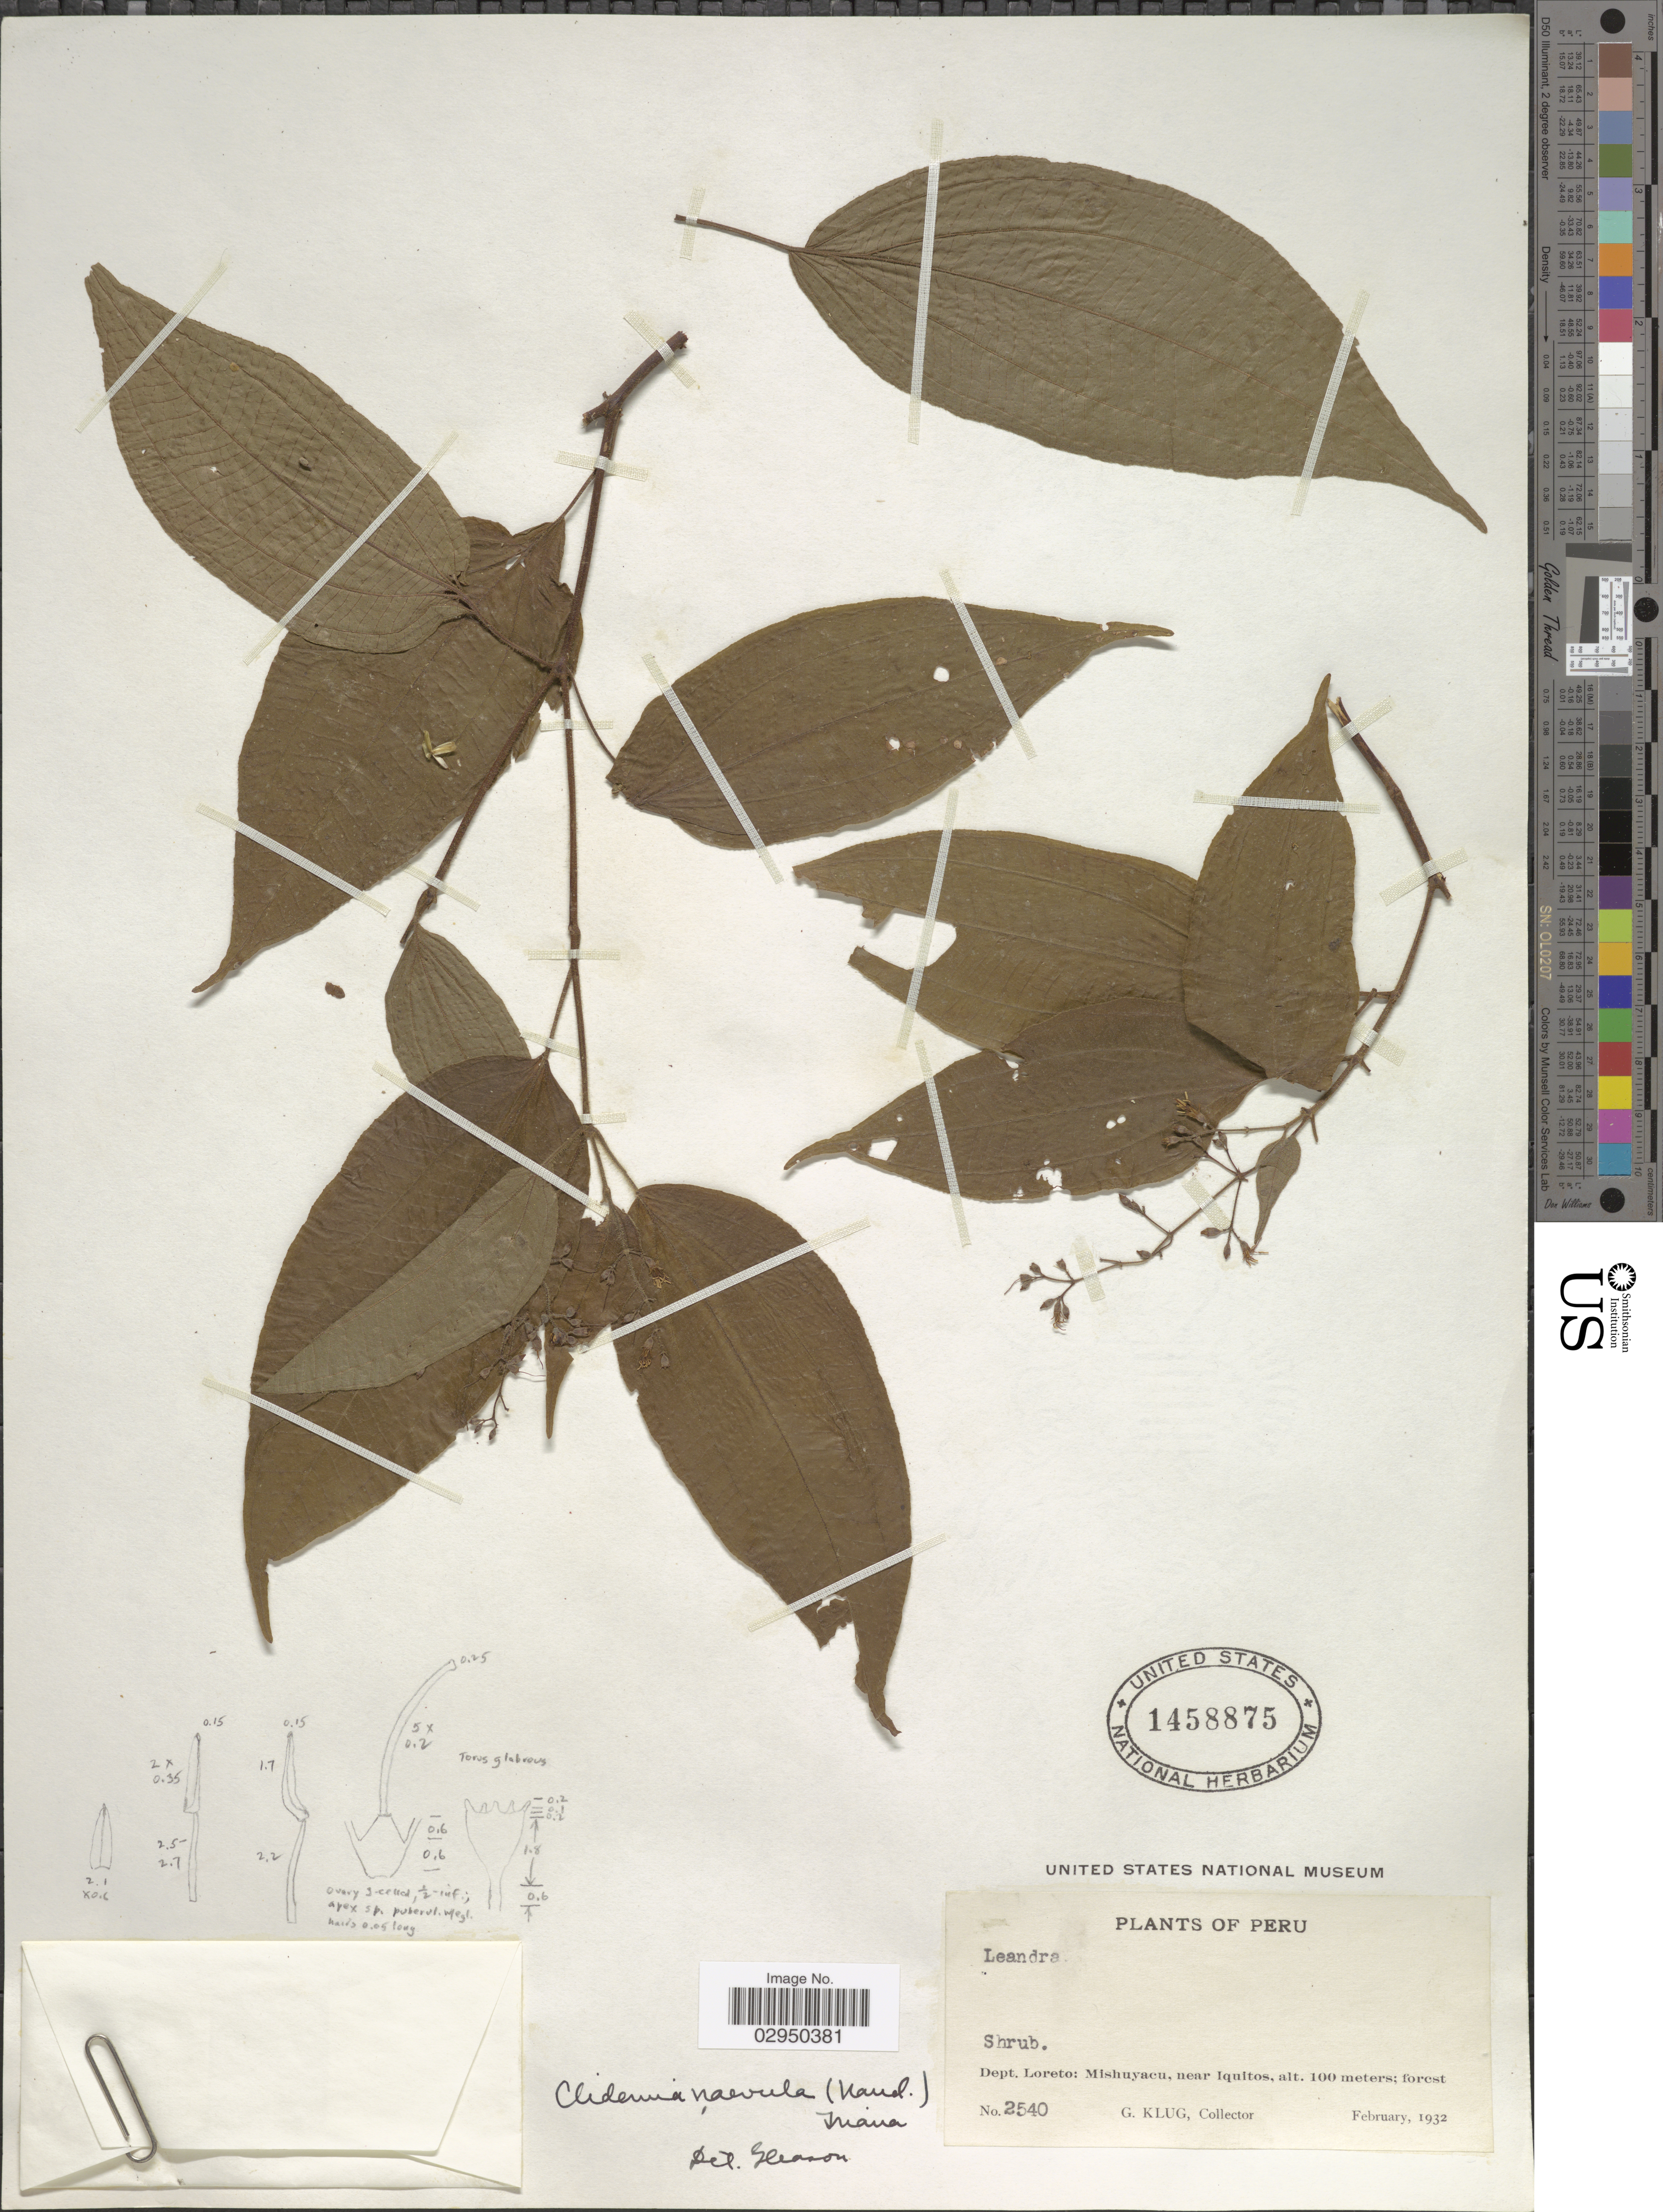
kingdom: Plantae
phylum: Tracheophyta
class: Magnoliopsida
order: Myrtales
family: Melastomataceae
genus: Clidemia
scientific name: Clidemia japurensis var. heterobasis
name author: (DC.) Wurdack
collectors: G. Klug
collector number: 2540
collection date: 1932-02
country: Peru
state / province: Loreto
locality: Dept. Loreto: Mishuyacu, near Iquitos.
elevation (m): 100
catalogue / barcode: US 1458875